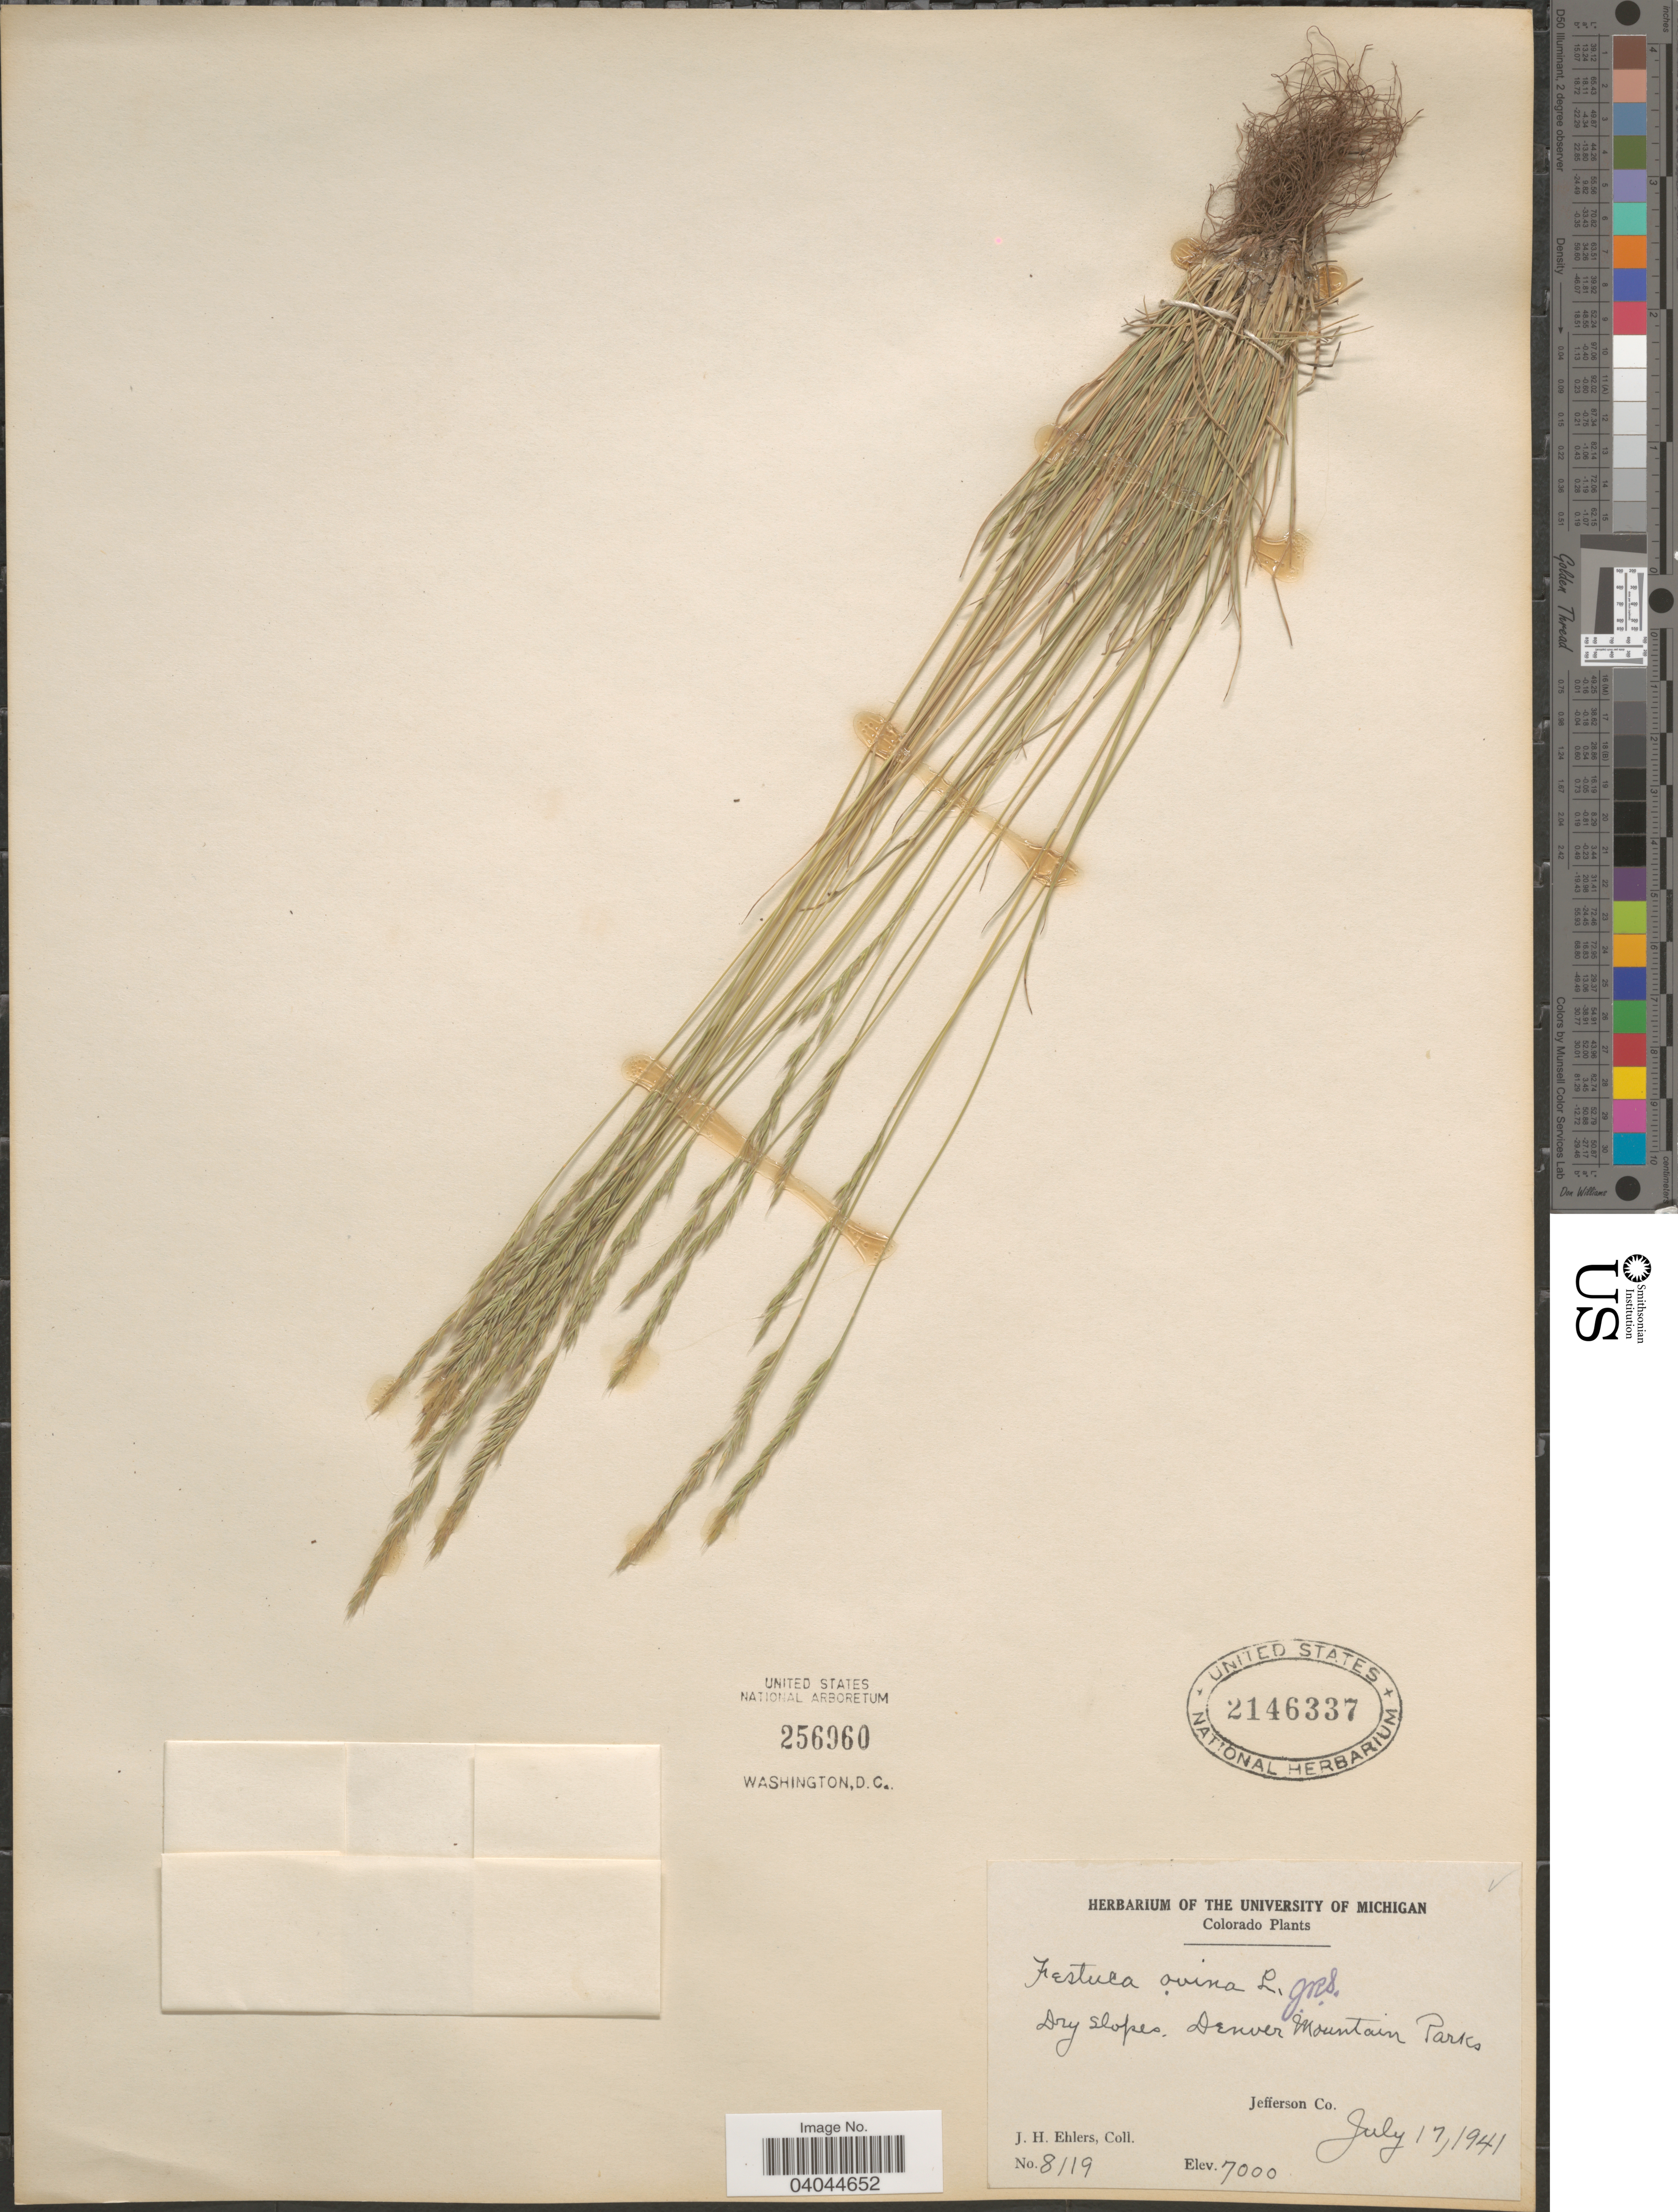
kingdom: Plantae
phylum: Tracheophyta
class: Liliopsida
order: Poales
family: Poaceae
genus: Festuca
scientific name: Festuca ovina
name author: L.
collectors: J. H. Ehlers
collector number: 8119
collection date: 1941-07-17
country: United States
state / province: Colorado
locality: Dry slopes. Denver Mountain Parks. Jefferson Co.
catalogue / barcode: US 2146337